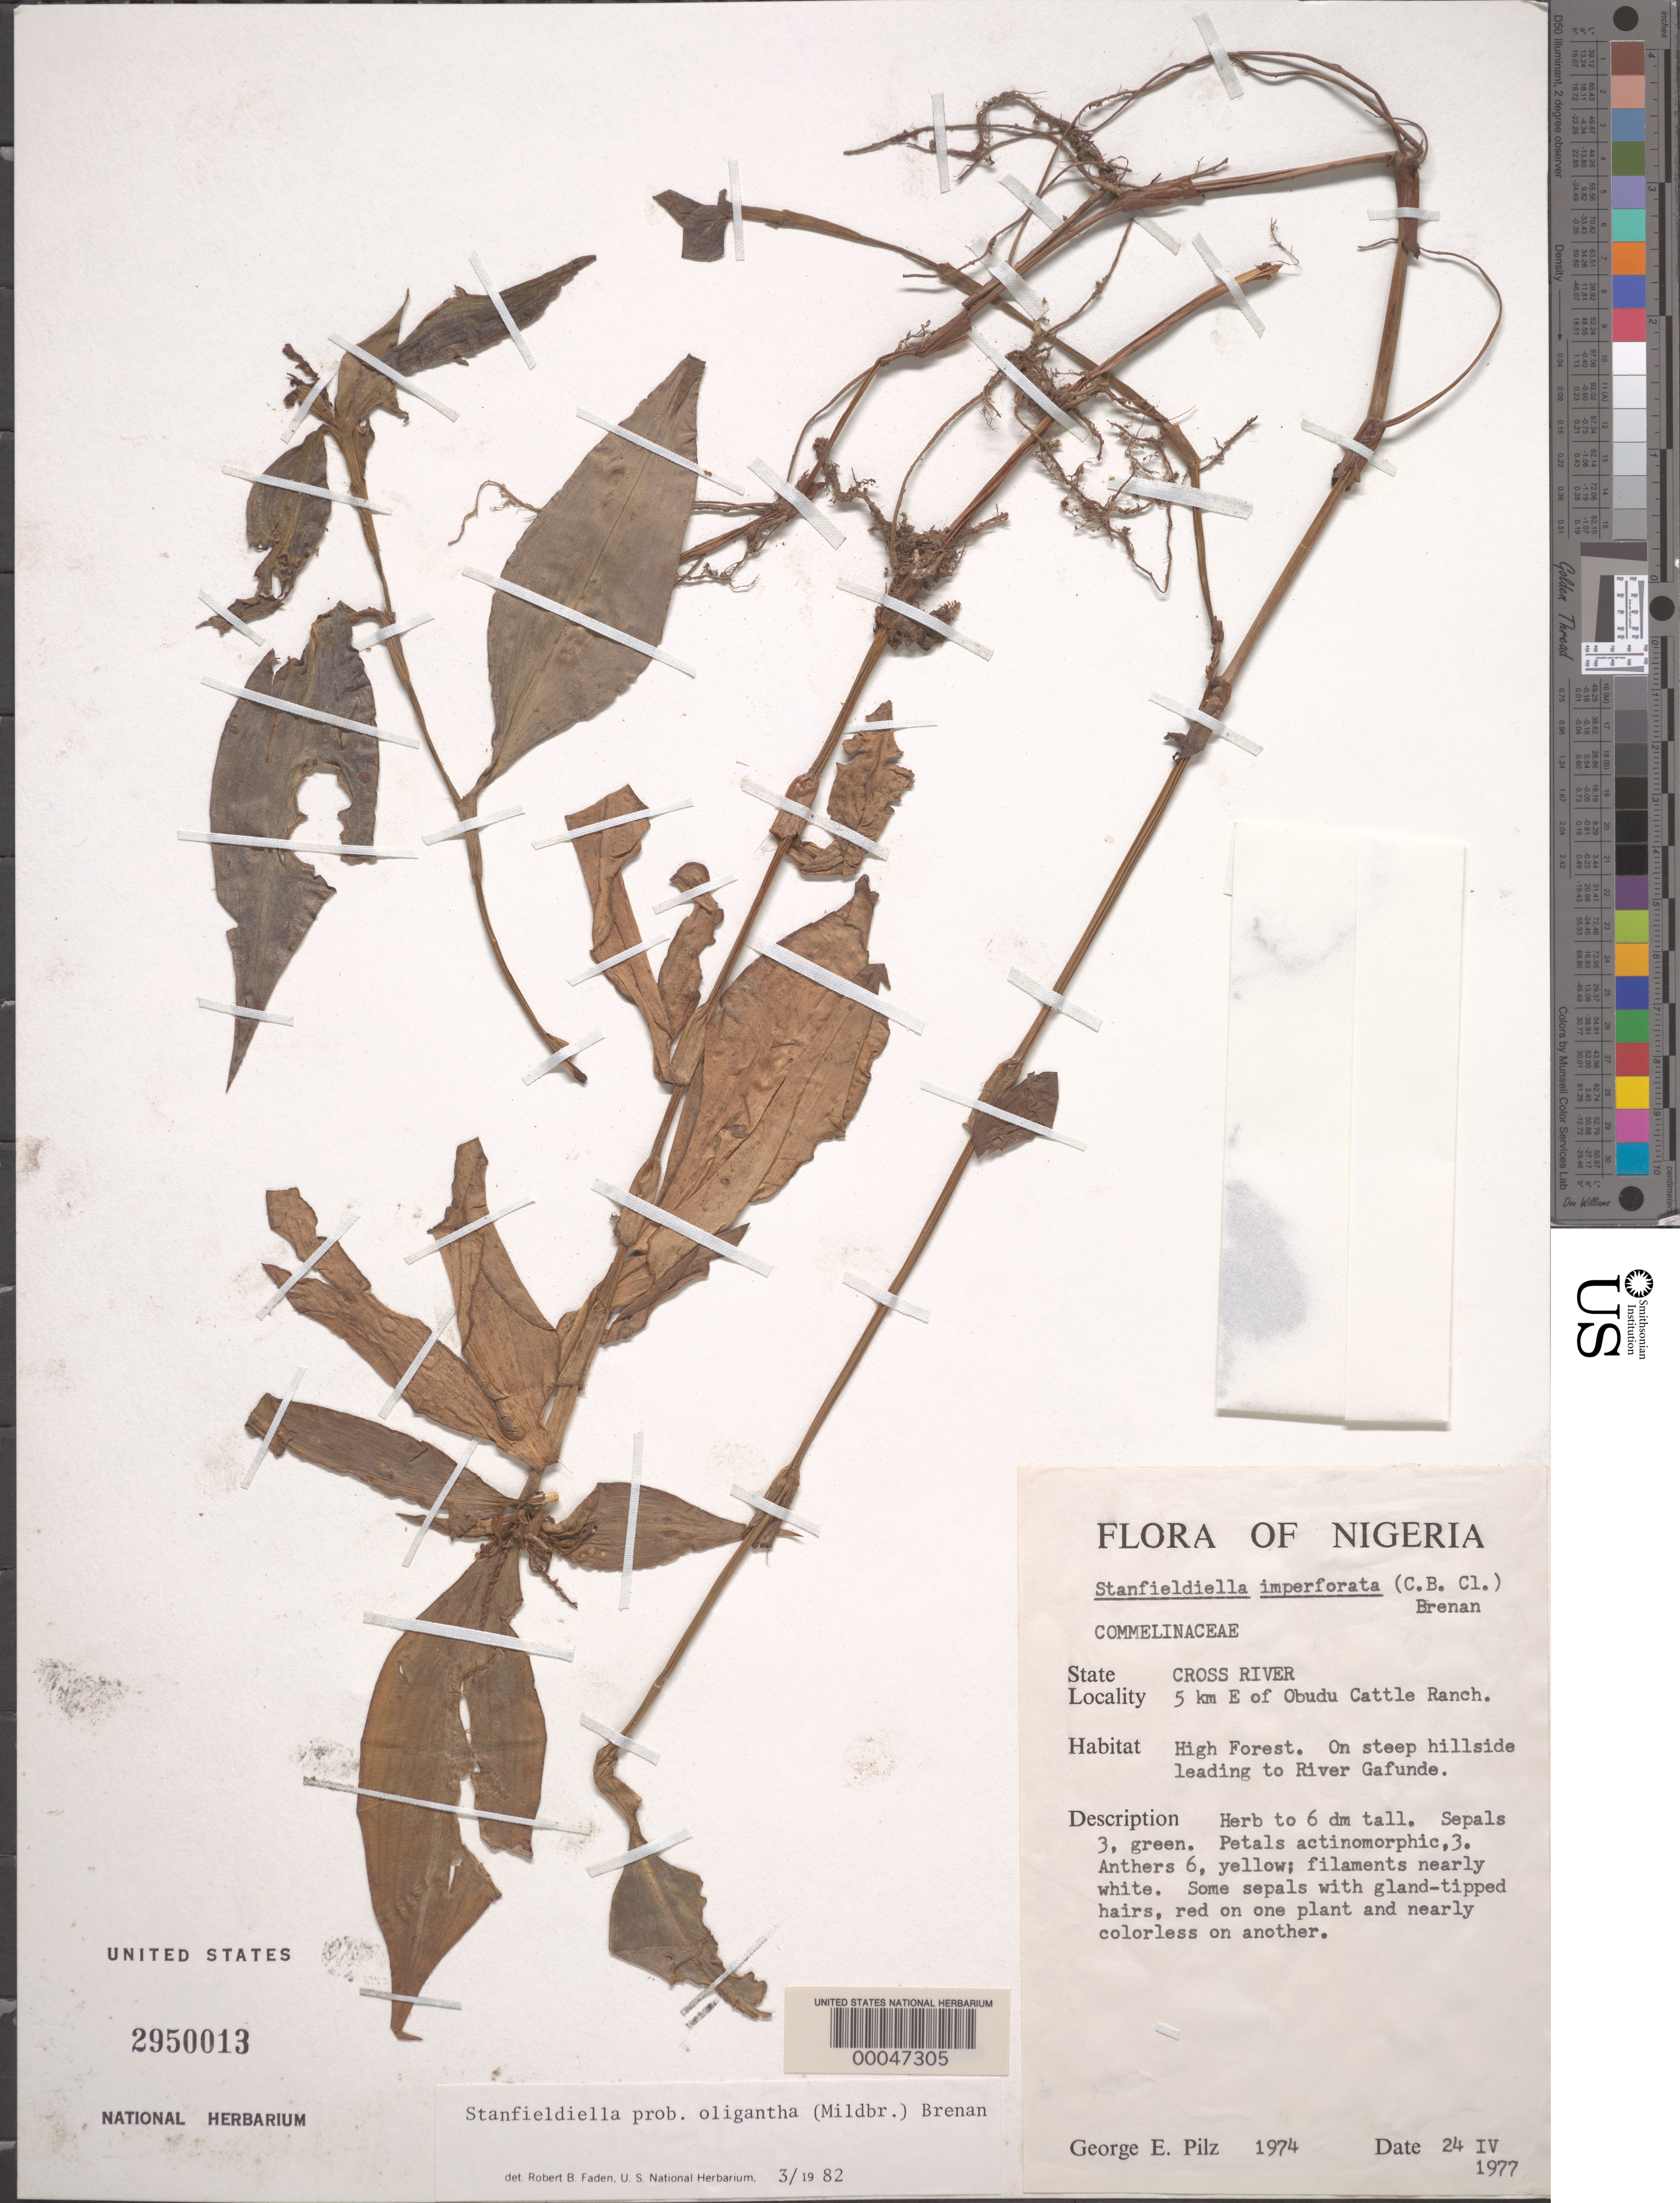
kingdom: Plantae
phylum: Tracheophyta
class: Liliopsida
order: Commelinales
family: Commelinaceae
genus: Stanfieldiella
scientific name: Stanfieldiella oligantha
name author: (Mildbr.) Brenan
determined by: Faden, Robert B., (US), Smithsonian Institution - National Museum of Natural History (UNITED STATES)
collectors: G. E. Pilz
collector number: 1974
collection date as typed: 24 Apr 1977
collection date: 1977-04-24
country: Nigeria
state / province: Cross River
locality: E of obudu cattle ranch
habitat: High forest, steep hillside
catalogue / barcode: US 2950013